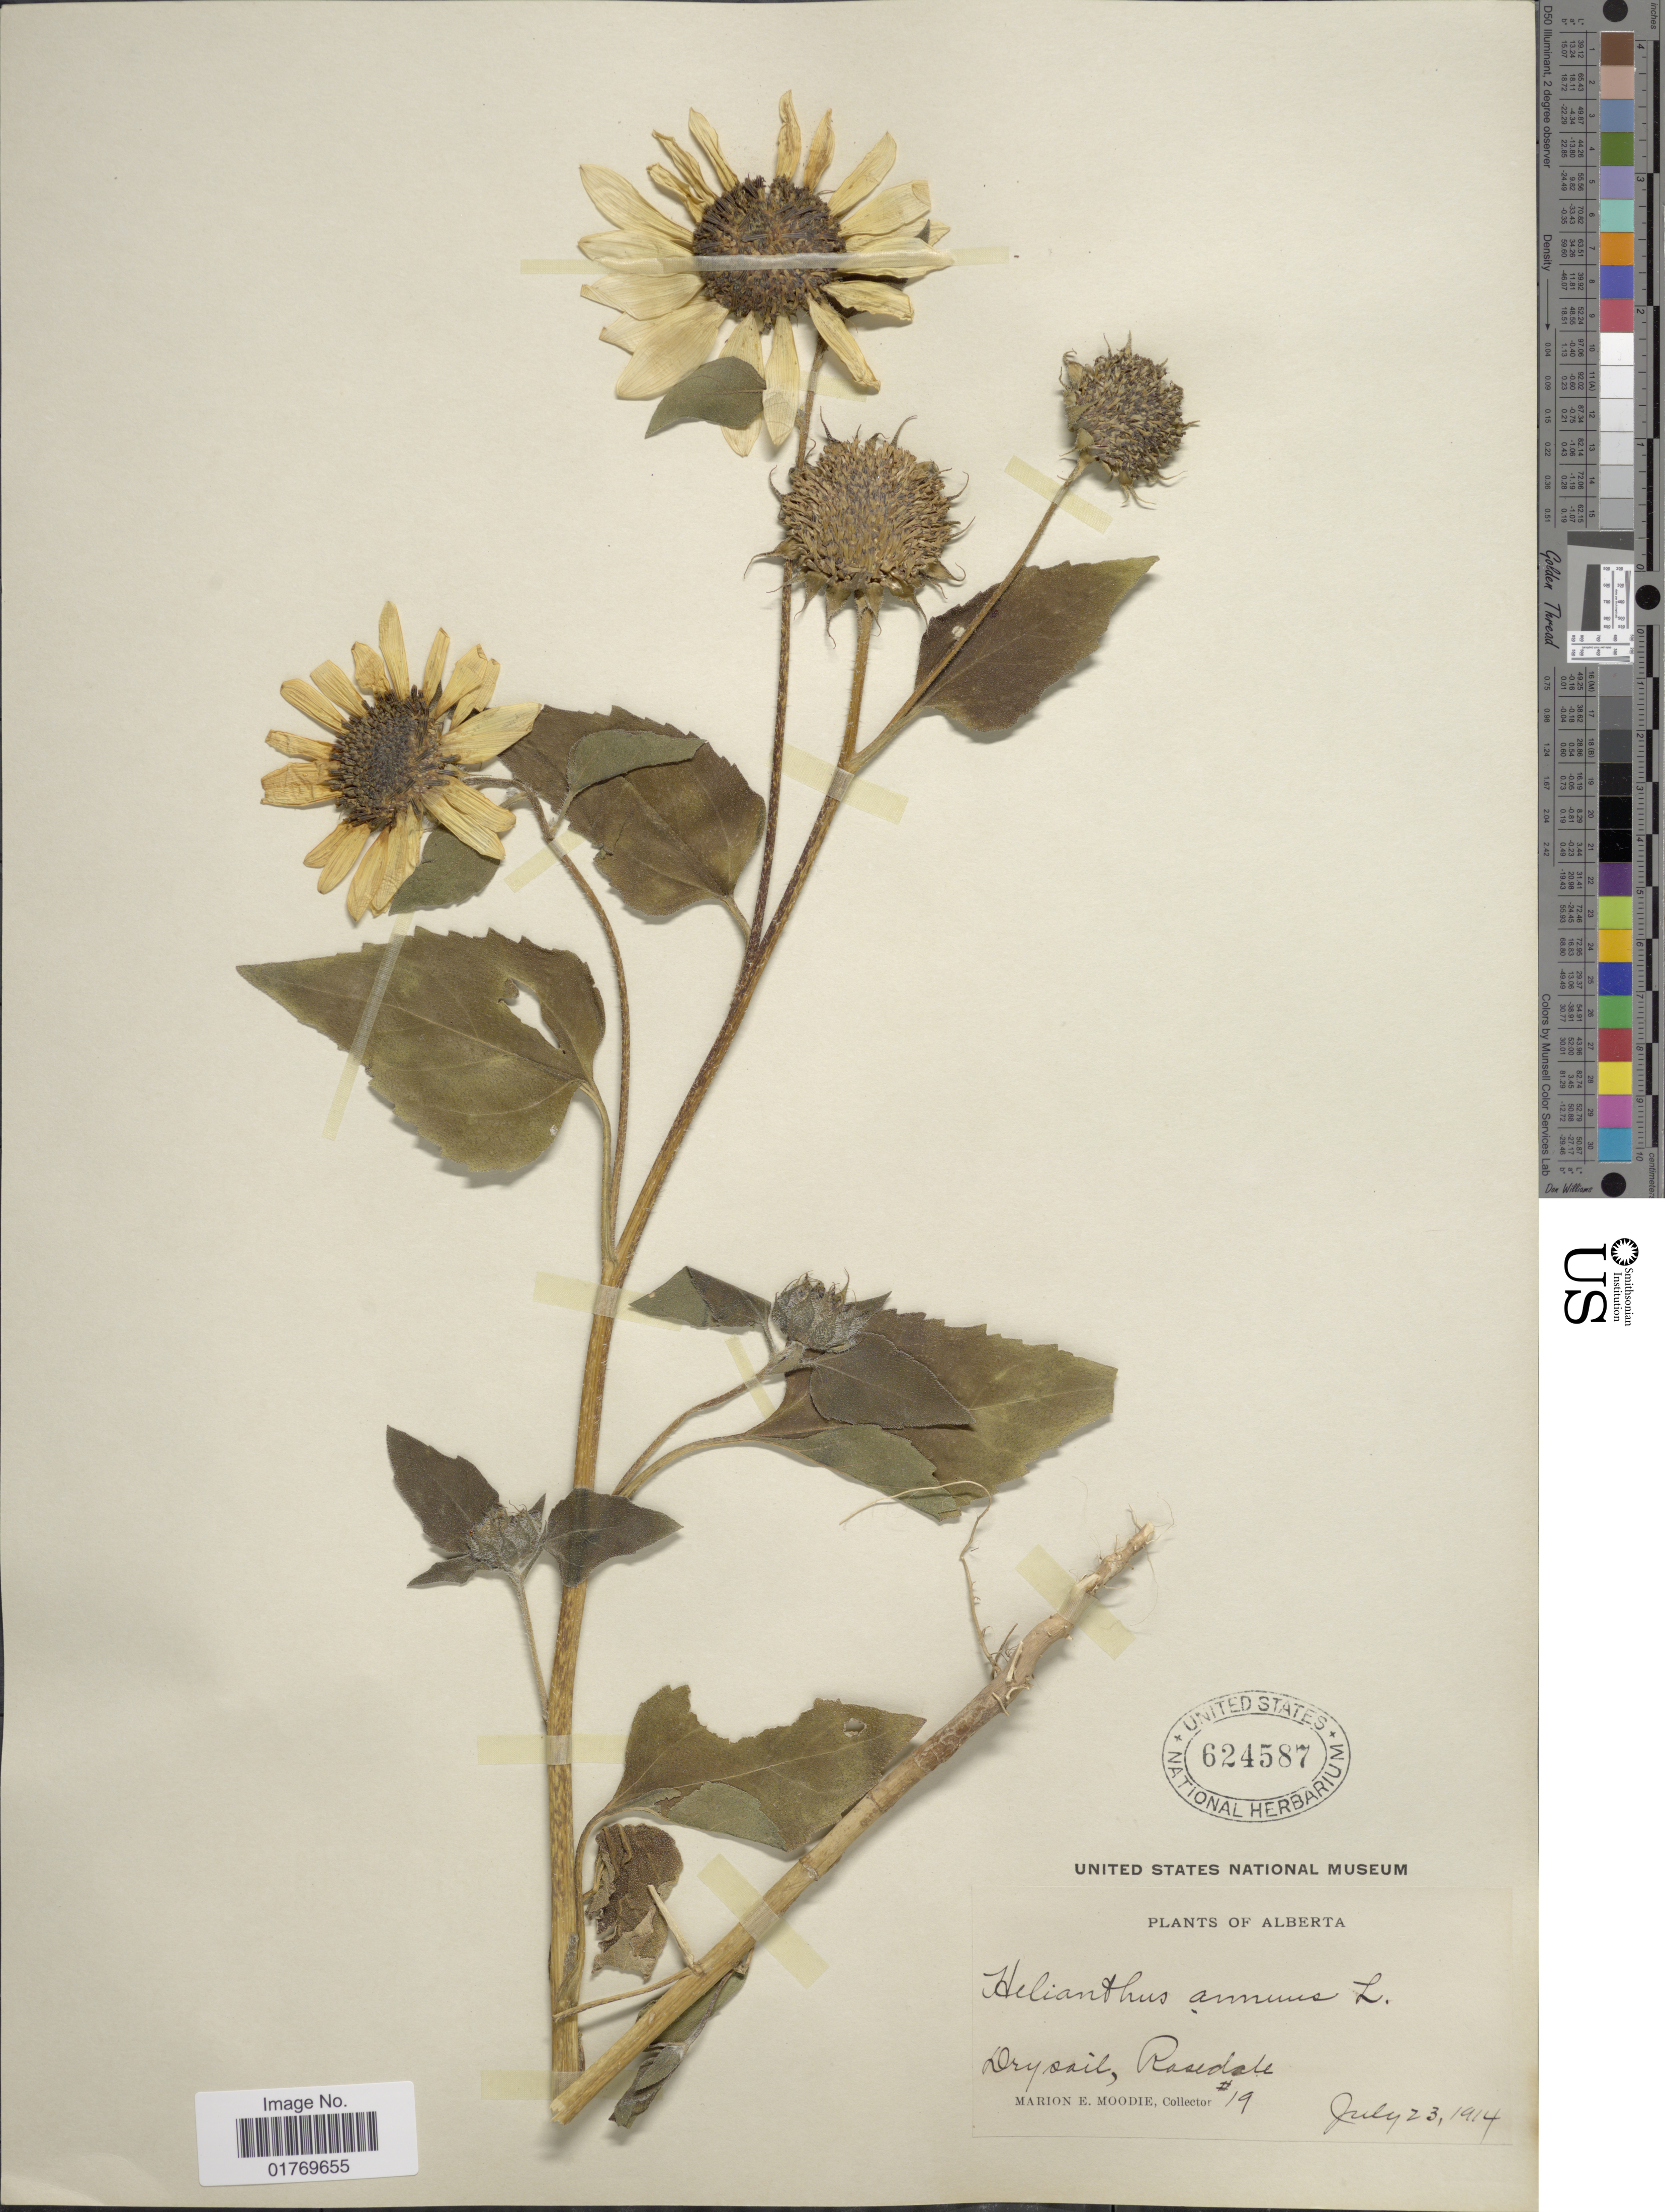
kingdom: Plantae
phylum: Tracheophyta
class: Magnoliopsida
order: Asterales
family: Asteraceae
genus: Helianthus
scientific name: Helianthus annuus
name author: L.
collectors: M. E. Moodie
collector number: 19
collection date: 1914-07-23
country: Canada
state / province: Alberta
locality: Rosedale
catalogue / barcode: US 624587